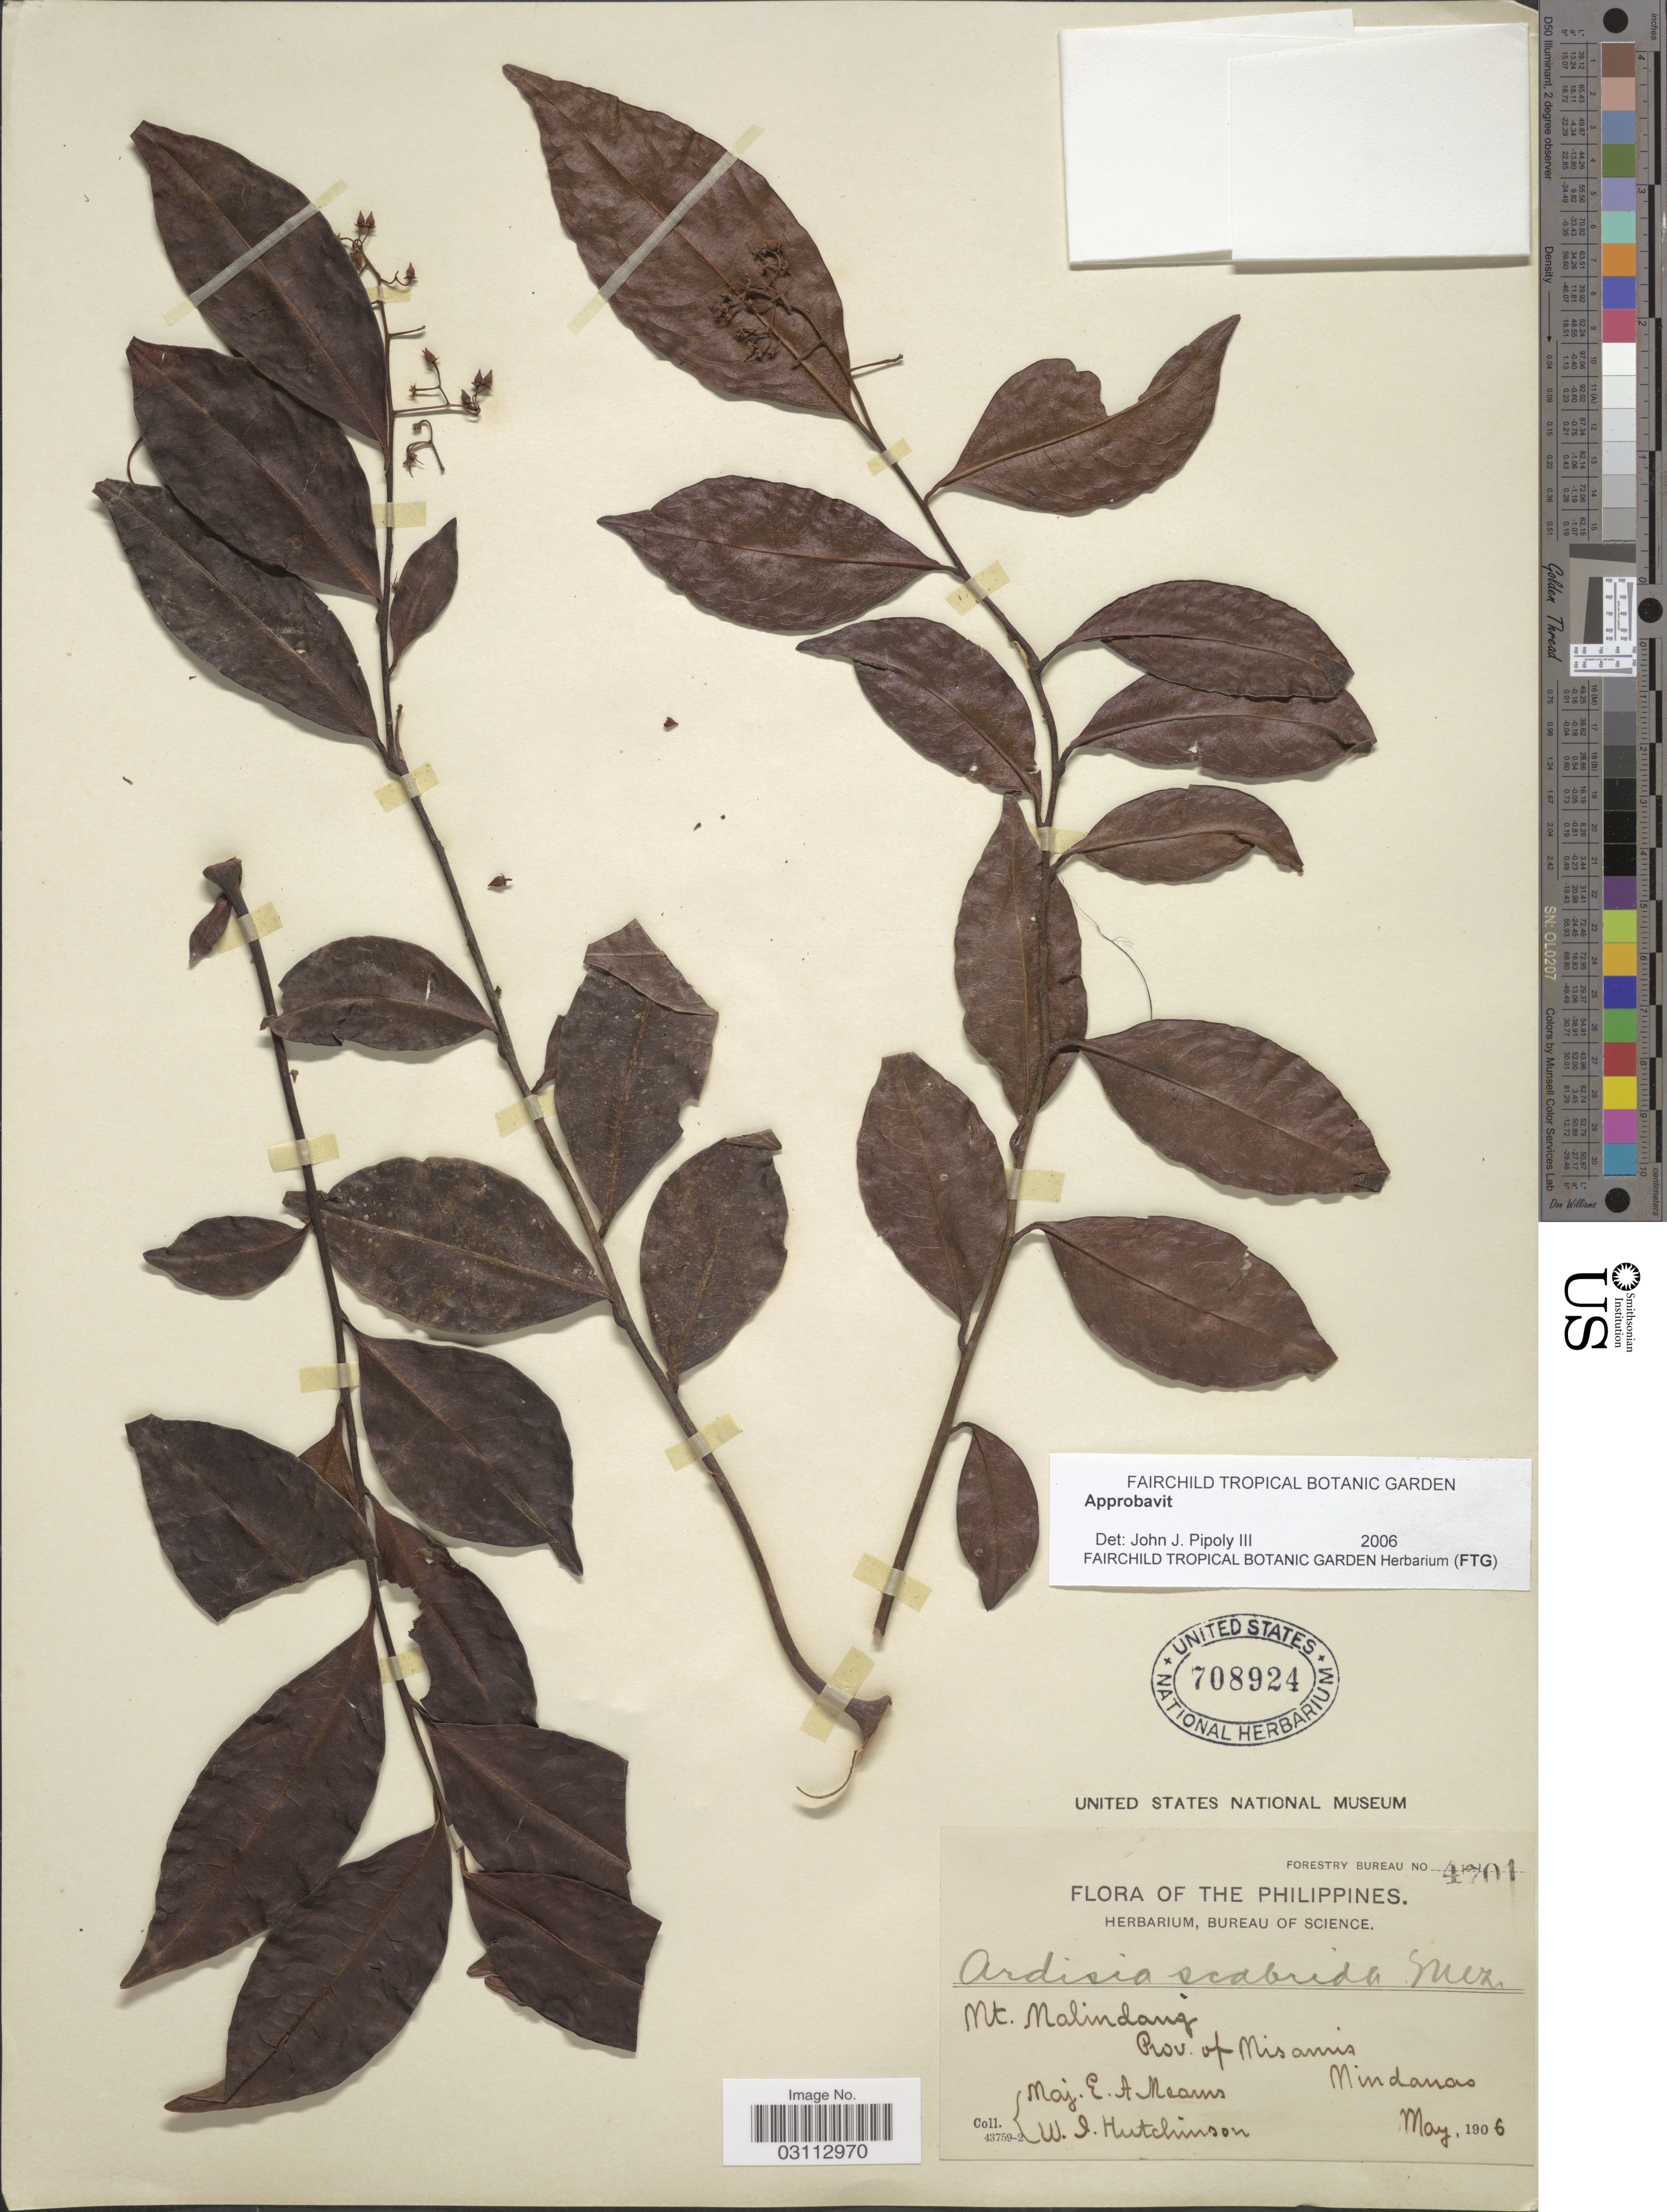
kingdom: Plantae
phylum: Tracheophyta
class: Magnoliopsida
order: Ericales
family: Primulaceae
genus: Ardisia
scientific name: Ardisia scalaris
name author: Mez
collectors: E. A. Mearns & W. I. Hutchinson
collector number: Forestry Bureau 4701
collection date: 1906-05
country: Philippines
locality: Mt. Malindang. Prov. of Misamis. Mindanao.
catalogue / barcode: US 708924